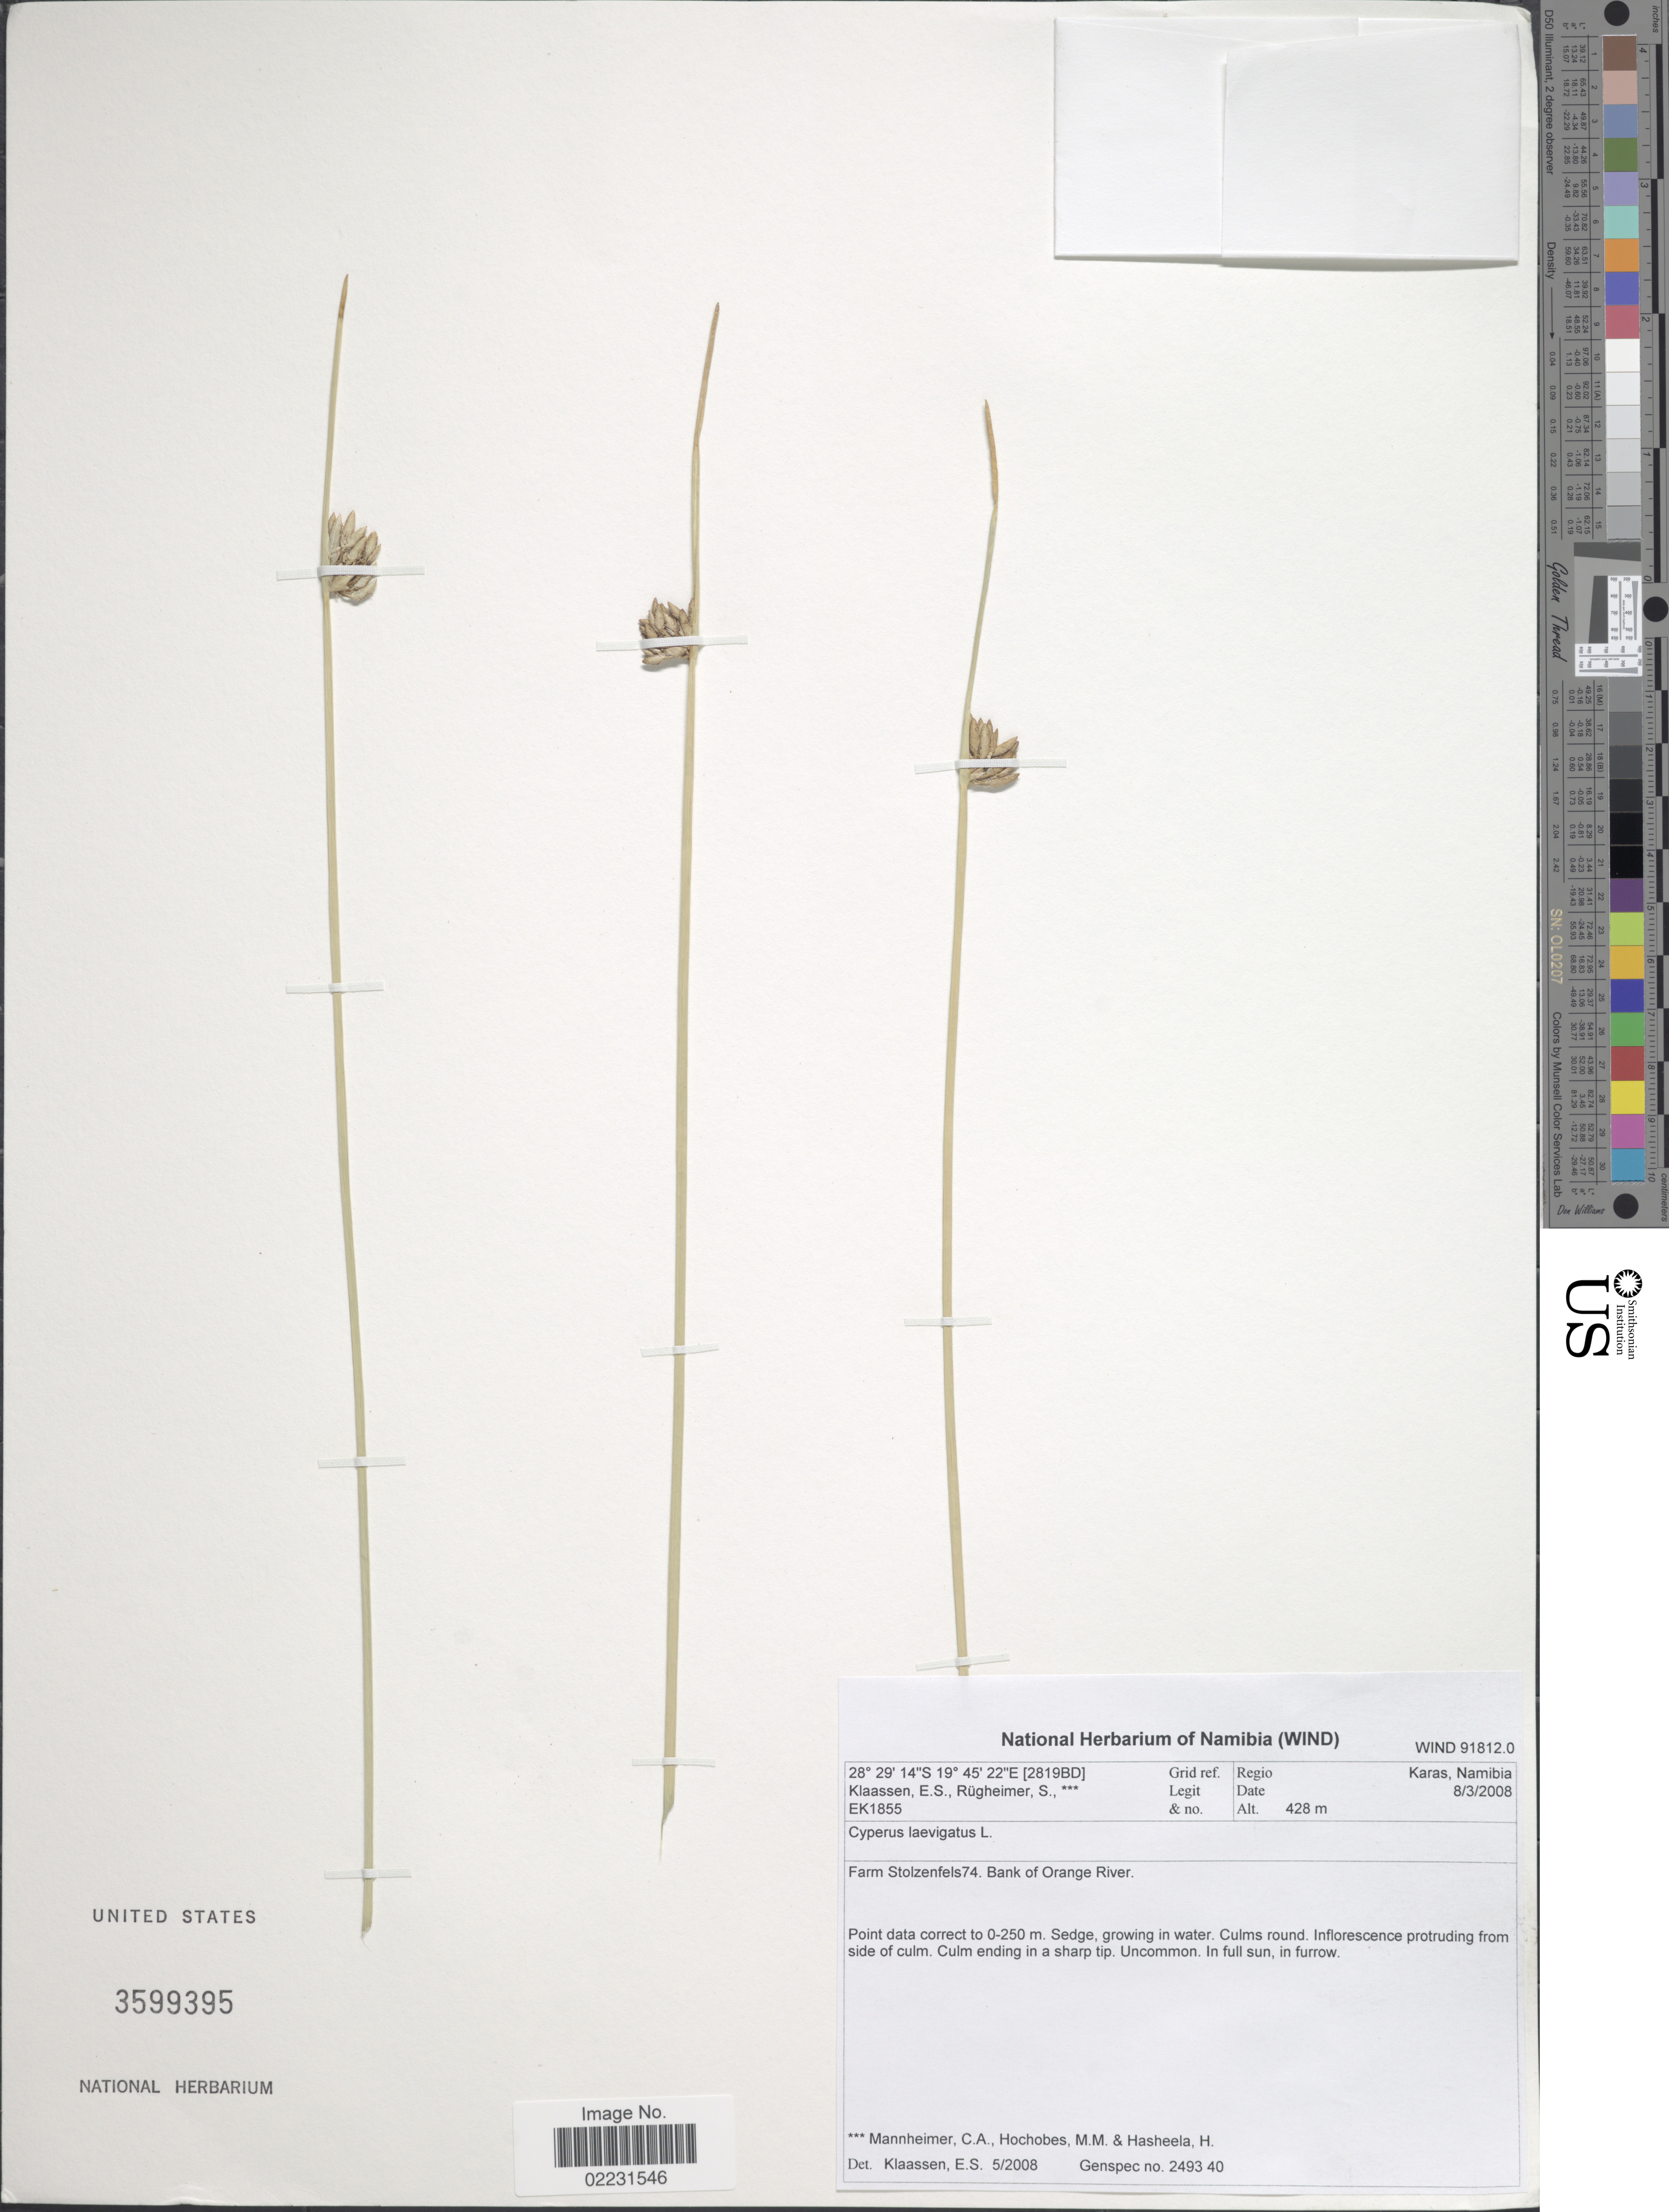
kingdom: Plantae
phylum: Tracheophyta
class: Liliopsida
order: Poales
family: Cyperaceae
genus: Cyperus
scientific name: Cyperus laevigatus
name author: L.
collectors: E. S. Klaassen, S. Rugheimer, C. A. Mannheimer, M. Hochobes & H. Hasheela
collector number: EK1855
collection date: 2008-03-08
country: Namibia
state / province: Karas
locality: Karas , Namibia. Farm Stolzenfels 74, Bank of Orange River. 2819BD Grid. Ref.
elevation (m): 428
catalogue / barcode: US 3599395